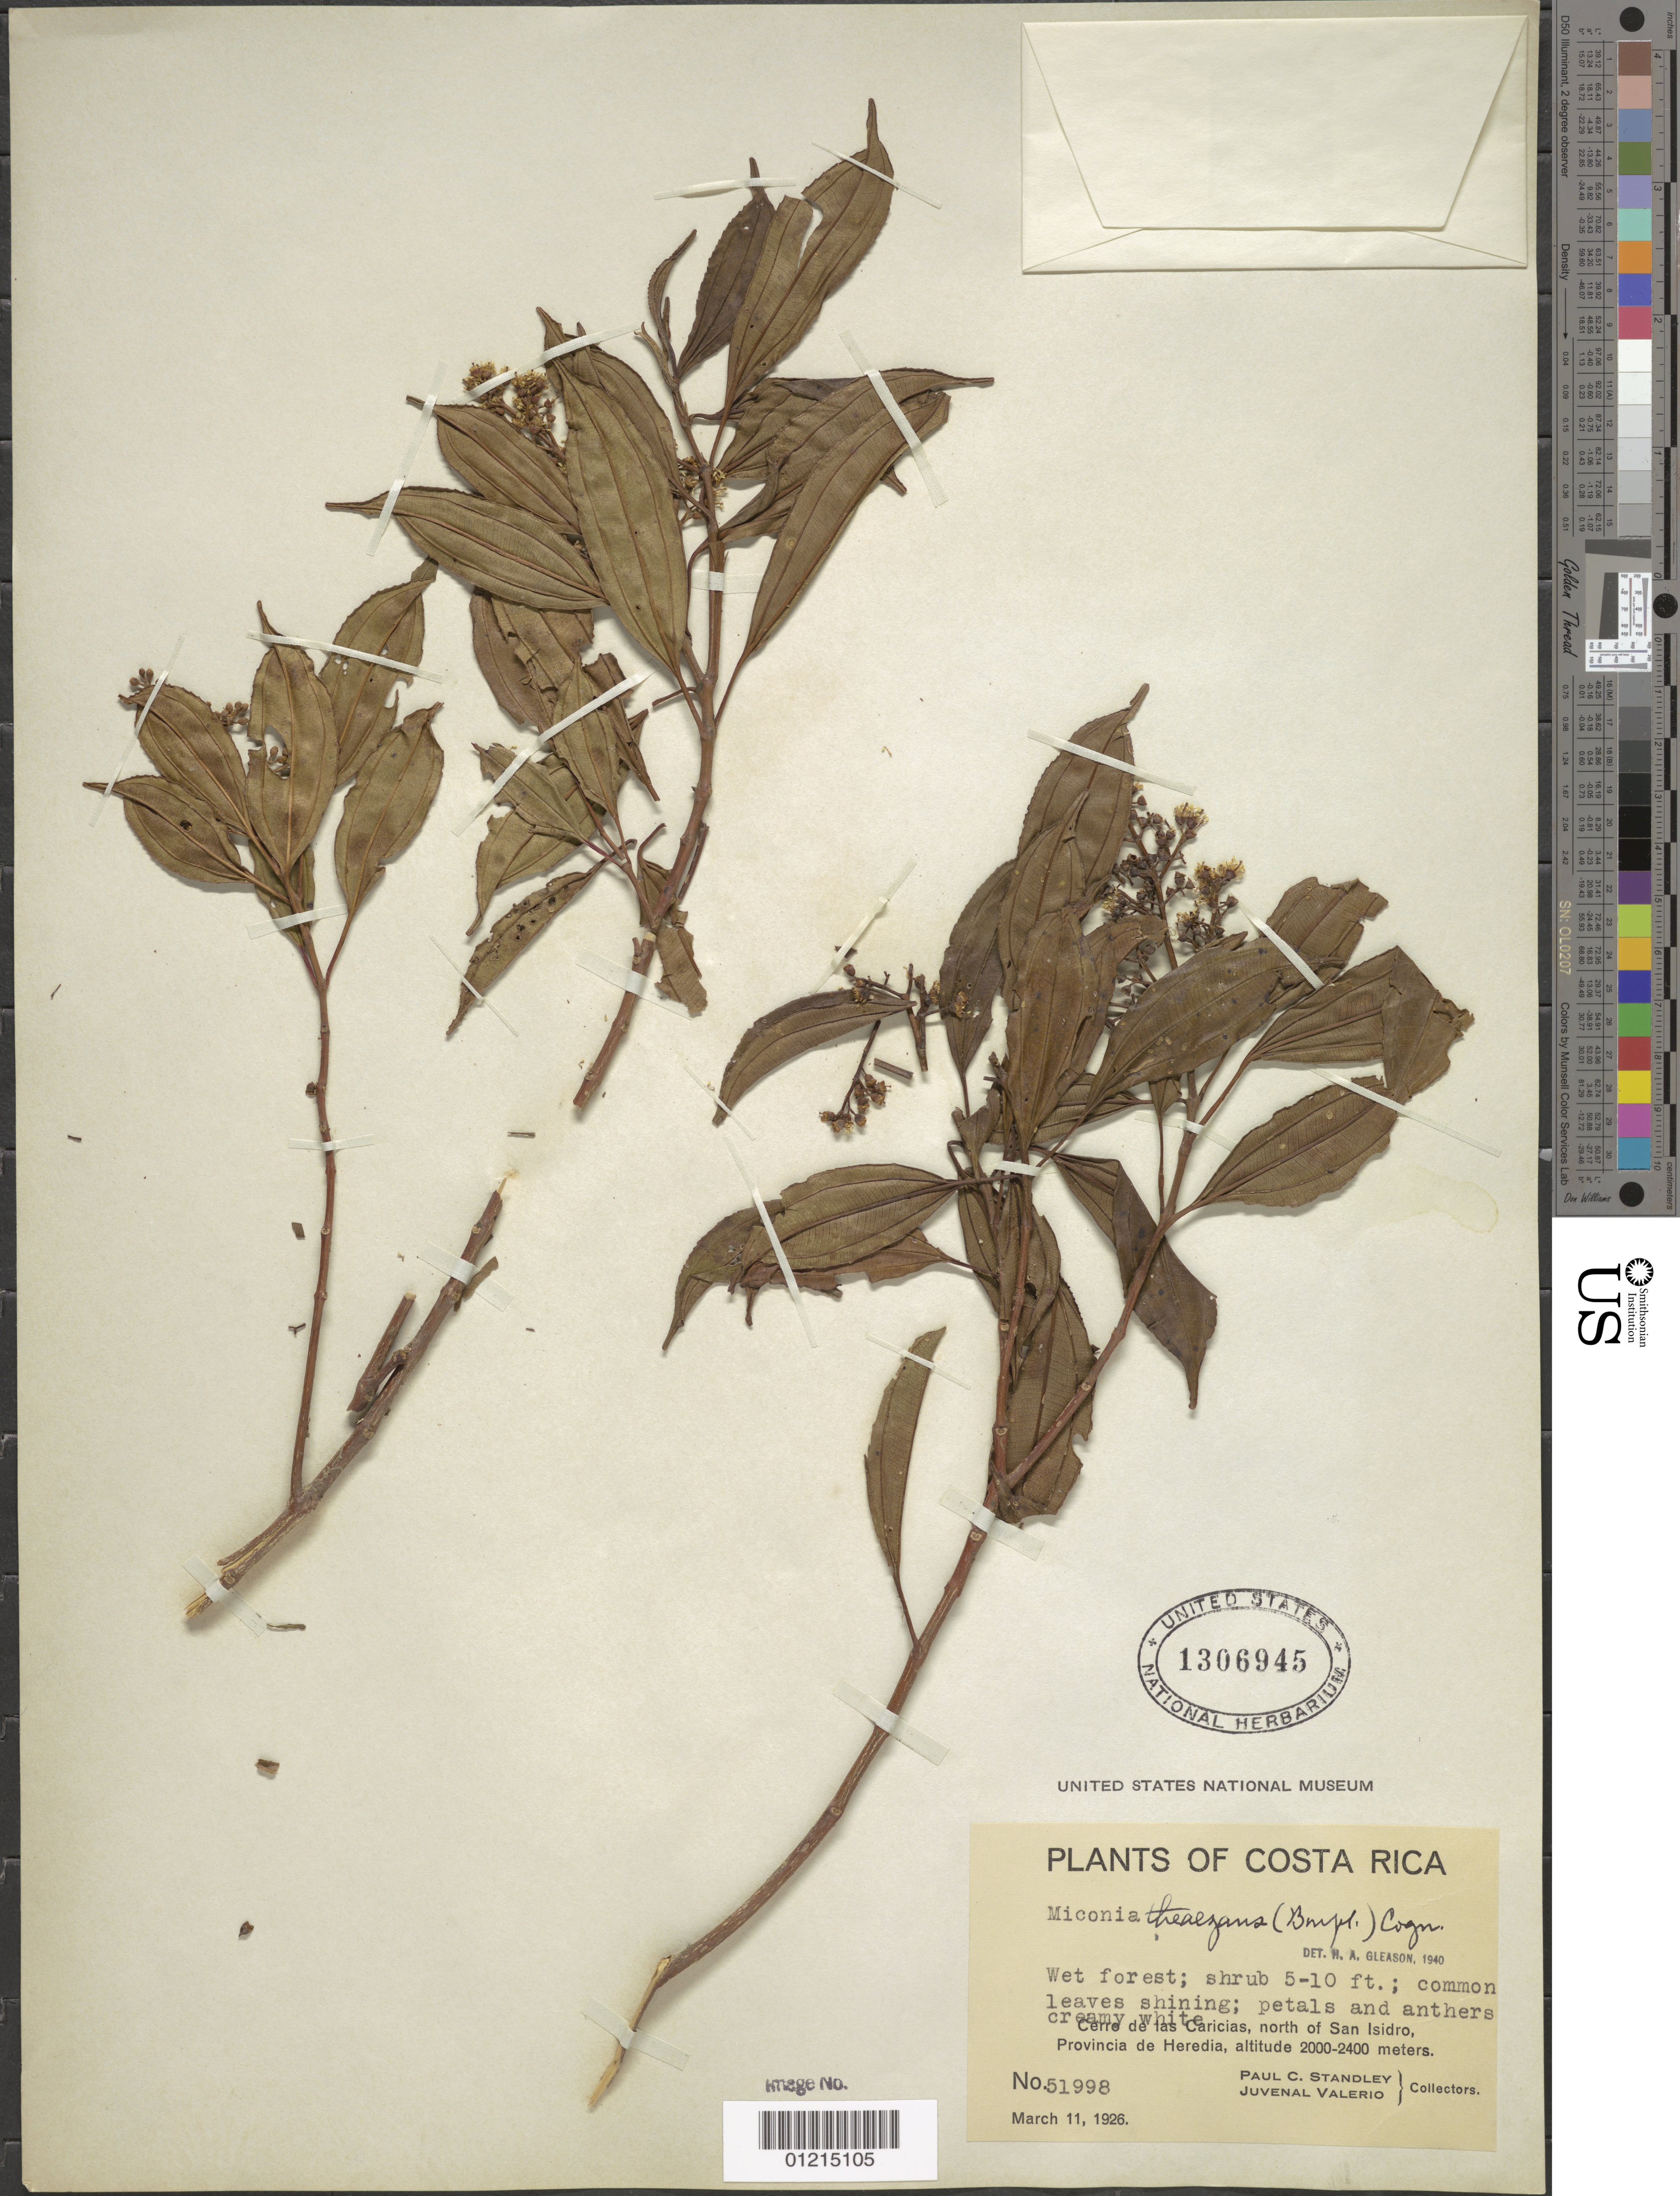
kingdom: Plantae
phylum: Tracheophyta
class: Magnoliopsida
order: Myrtales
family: Melastomataceae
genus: Miconia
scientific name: Miconia theizans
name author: (Bonpl.) Cogn.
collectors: P. C. Standley & J. Valerio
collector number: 51998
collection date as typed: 11 Mar 1926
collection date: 1926-03-11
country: Costa Rica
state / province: Heredia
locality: Cerro de las Caricias, N of San Isidro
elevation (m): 2000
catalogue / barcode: US 1306945